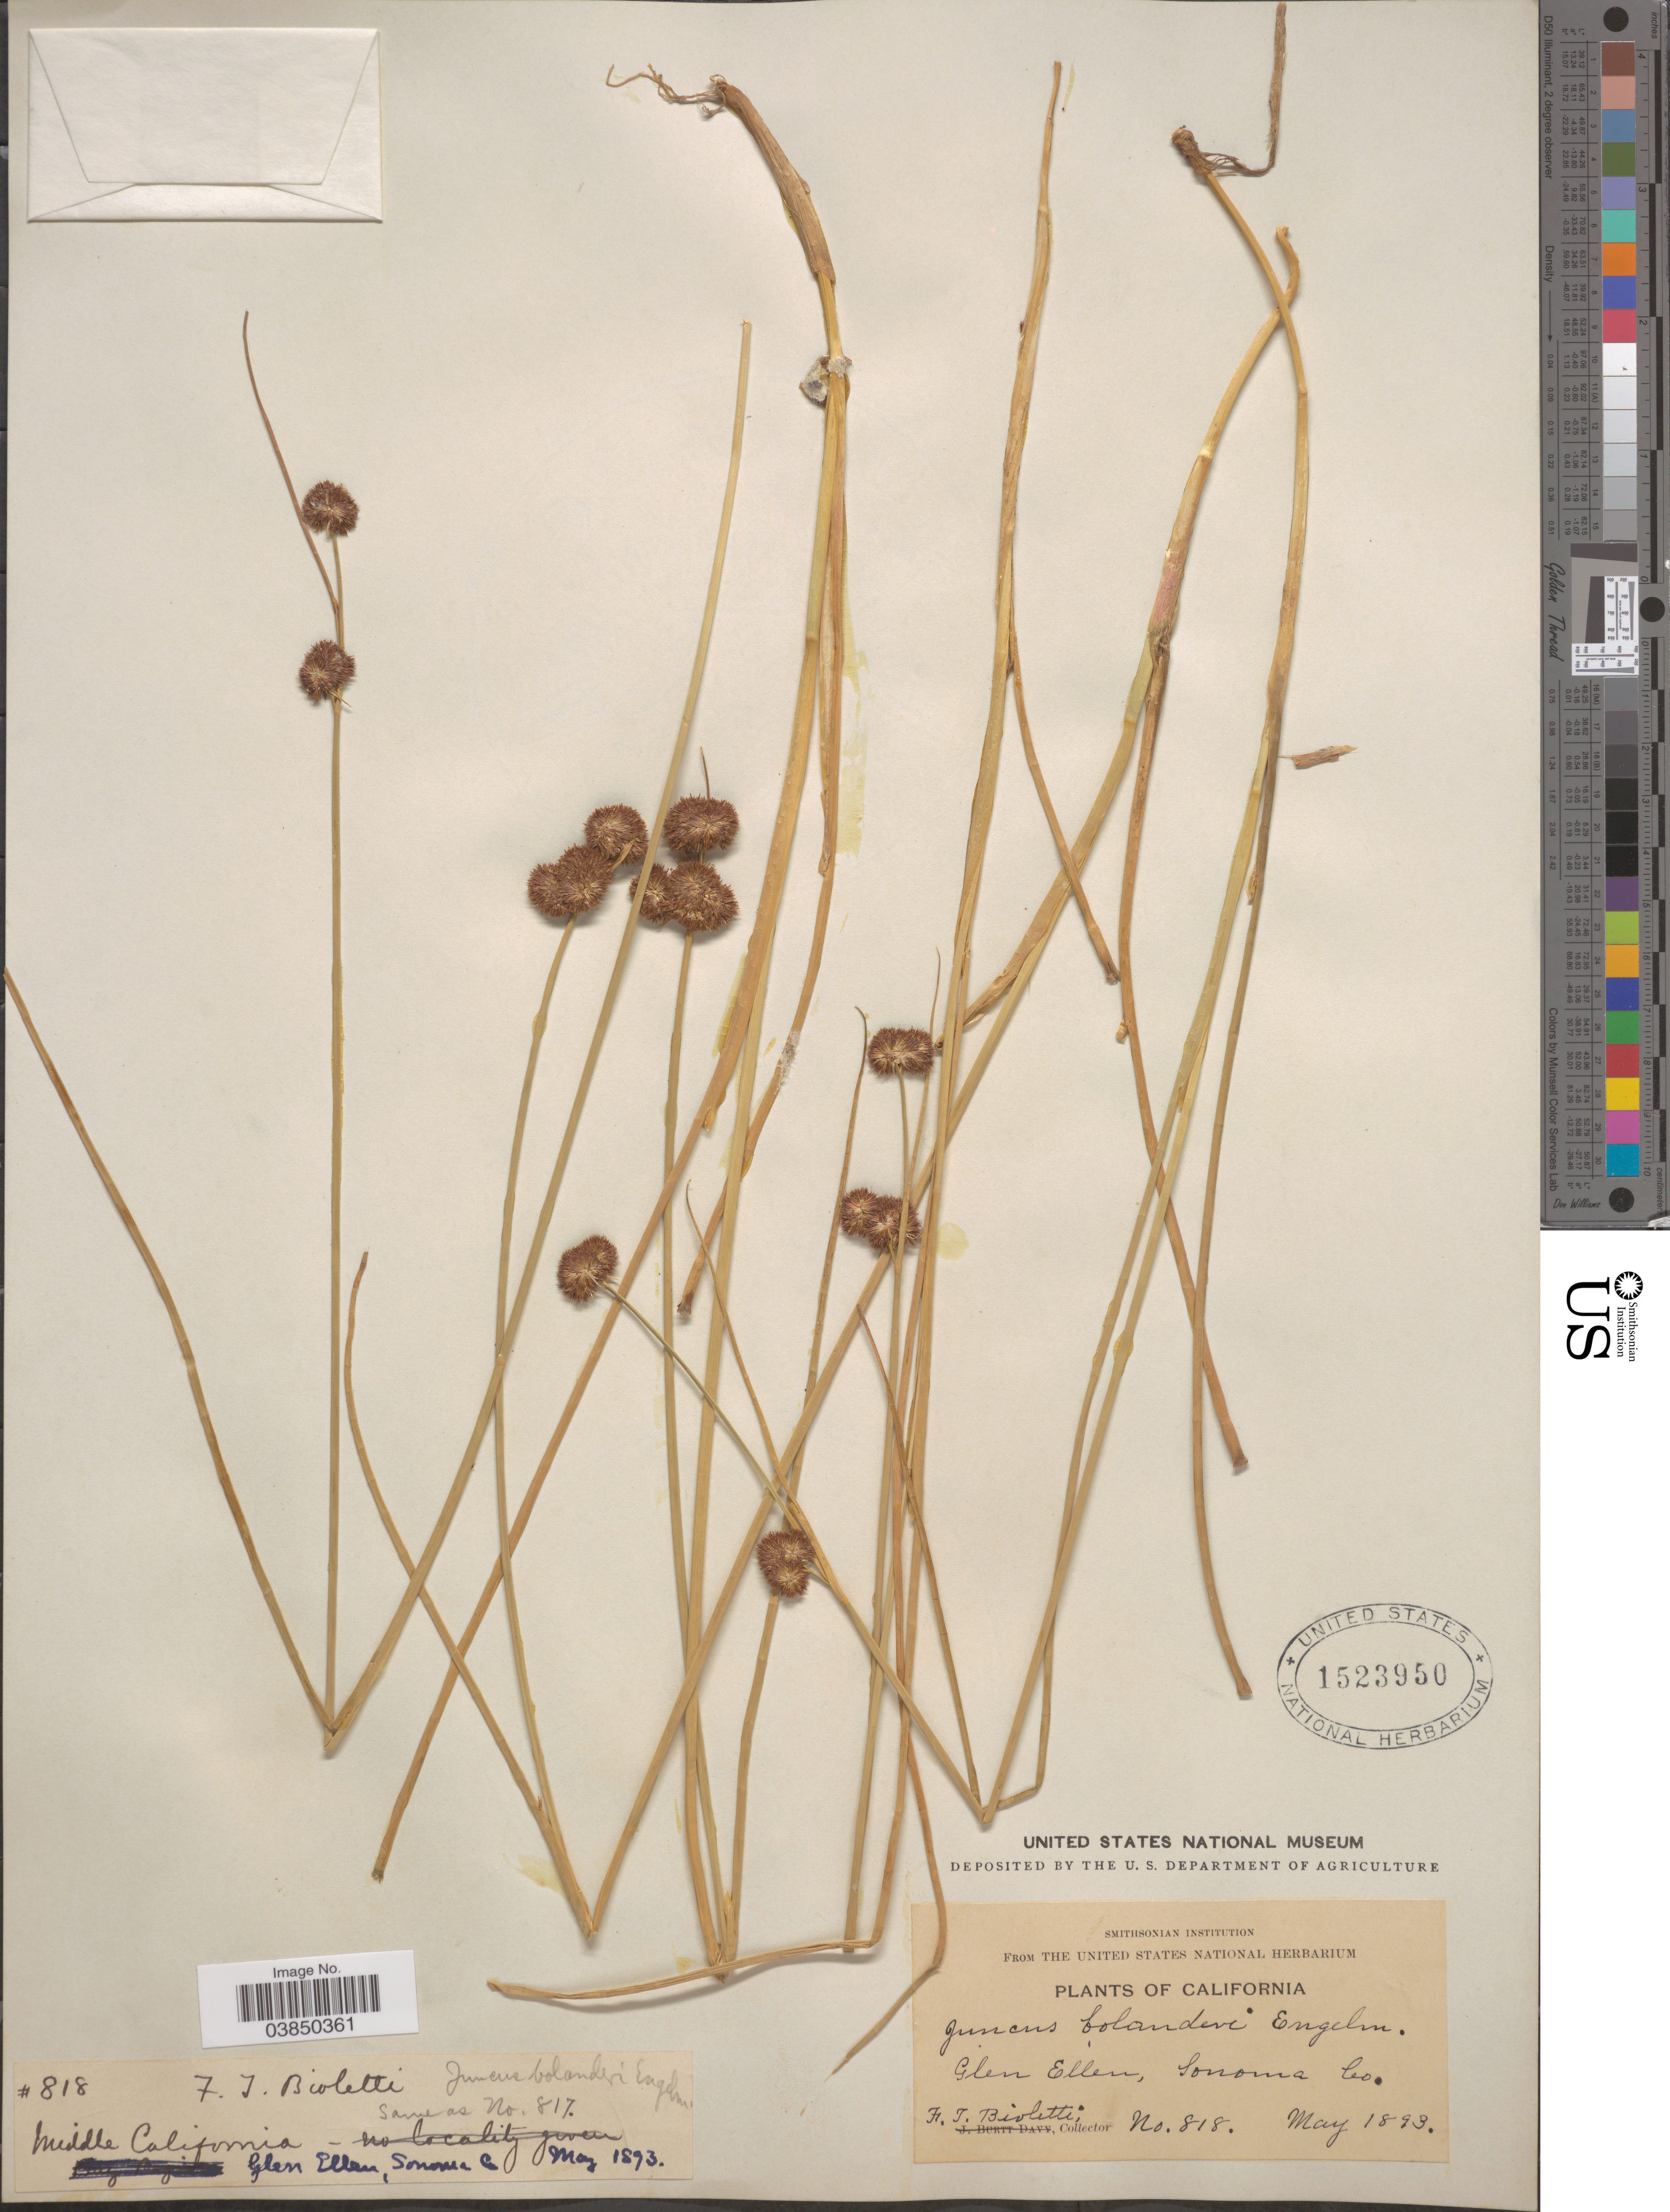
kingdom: Plantae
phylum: Tracheophyta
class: Liliopsida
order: Poales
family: Juncaceae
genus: Juncus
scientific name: Juncus bolanderi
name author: Engelm.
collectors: F. T. Bioletti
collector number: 818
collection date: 1893-05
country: United States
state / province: California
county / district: Sonoma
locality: Glen Ellen, Sonoma Co. Middle California.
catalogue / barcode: US 1523950